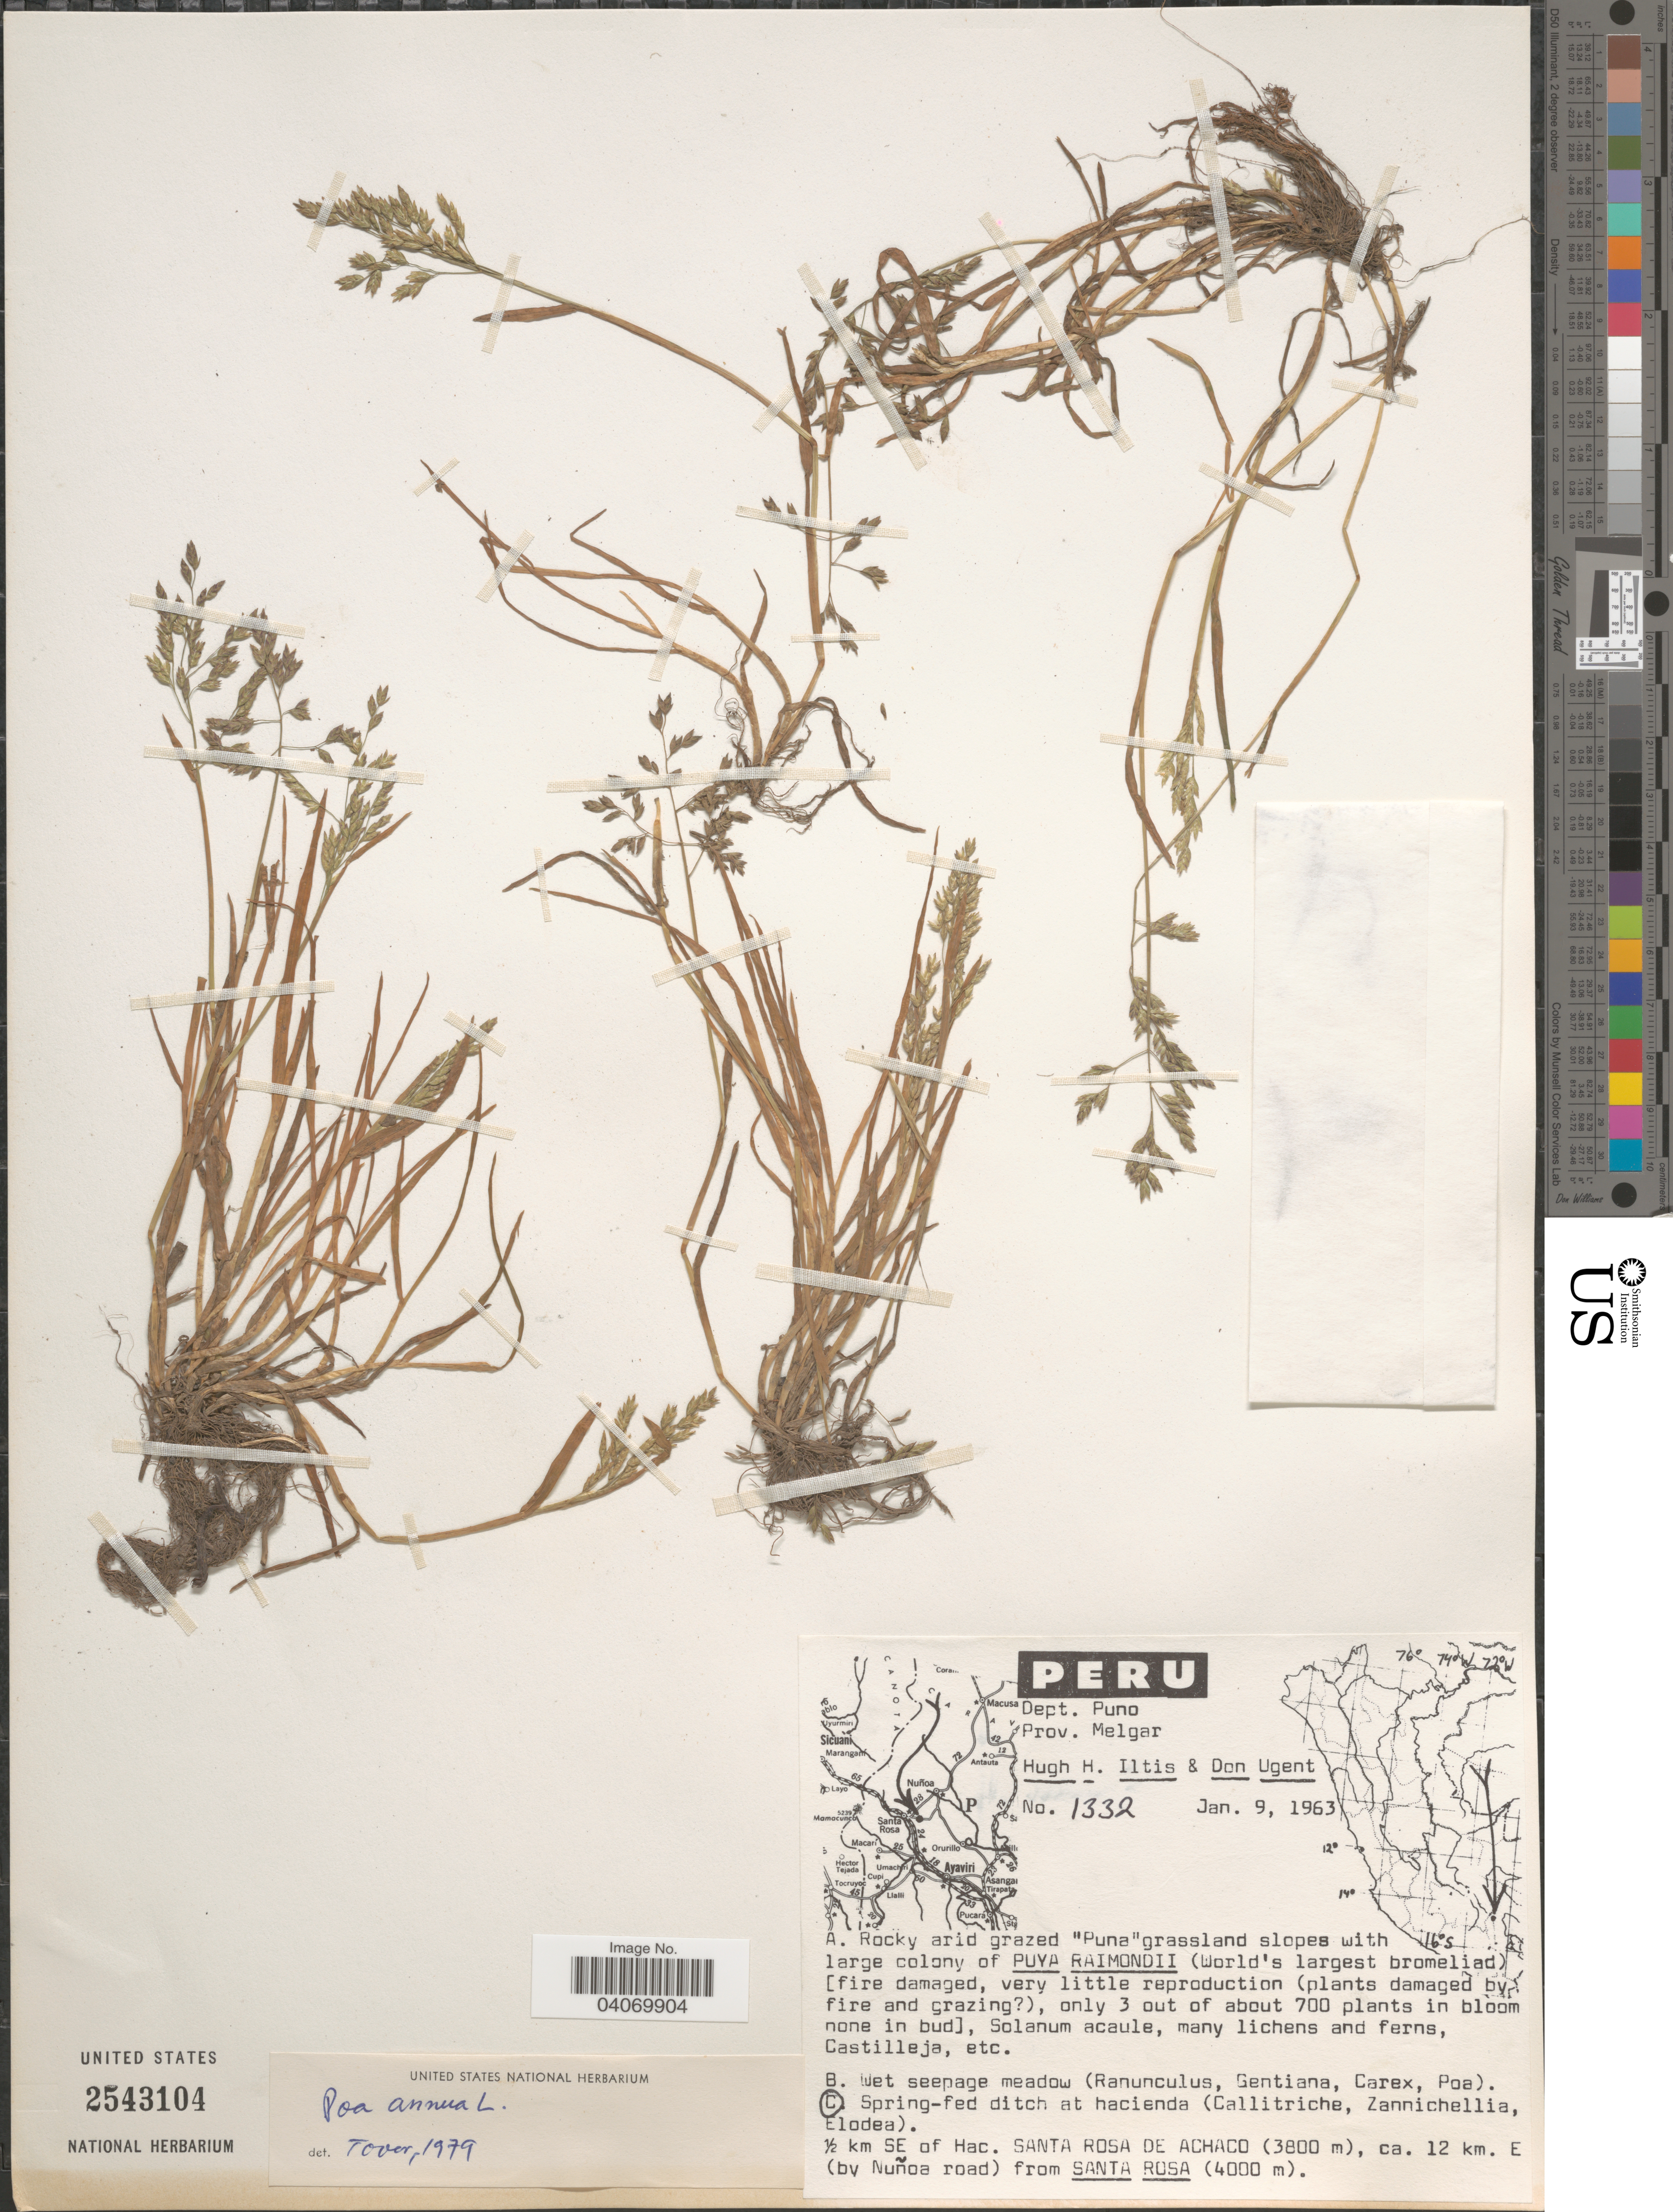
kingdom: Plantae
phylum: Tracheophyta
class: Liliopsida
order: Poales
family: Poaceae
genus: Poa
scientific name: Poa annua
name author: L.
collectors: H. H. Iltis & D. Ugent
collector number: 1332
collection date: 1963-01-09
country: Peru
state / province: Puno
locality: Dept. Puno. Prov. Melgar. ½ km SE of Hac. Santa Rosa de Achaco, ca. 12 km. E (by Nuñoa road) from Santa Rosa.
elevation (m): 3800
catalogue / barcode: US 2543104